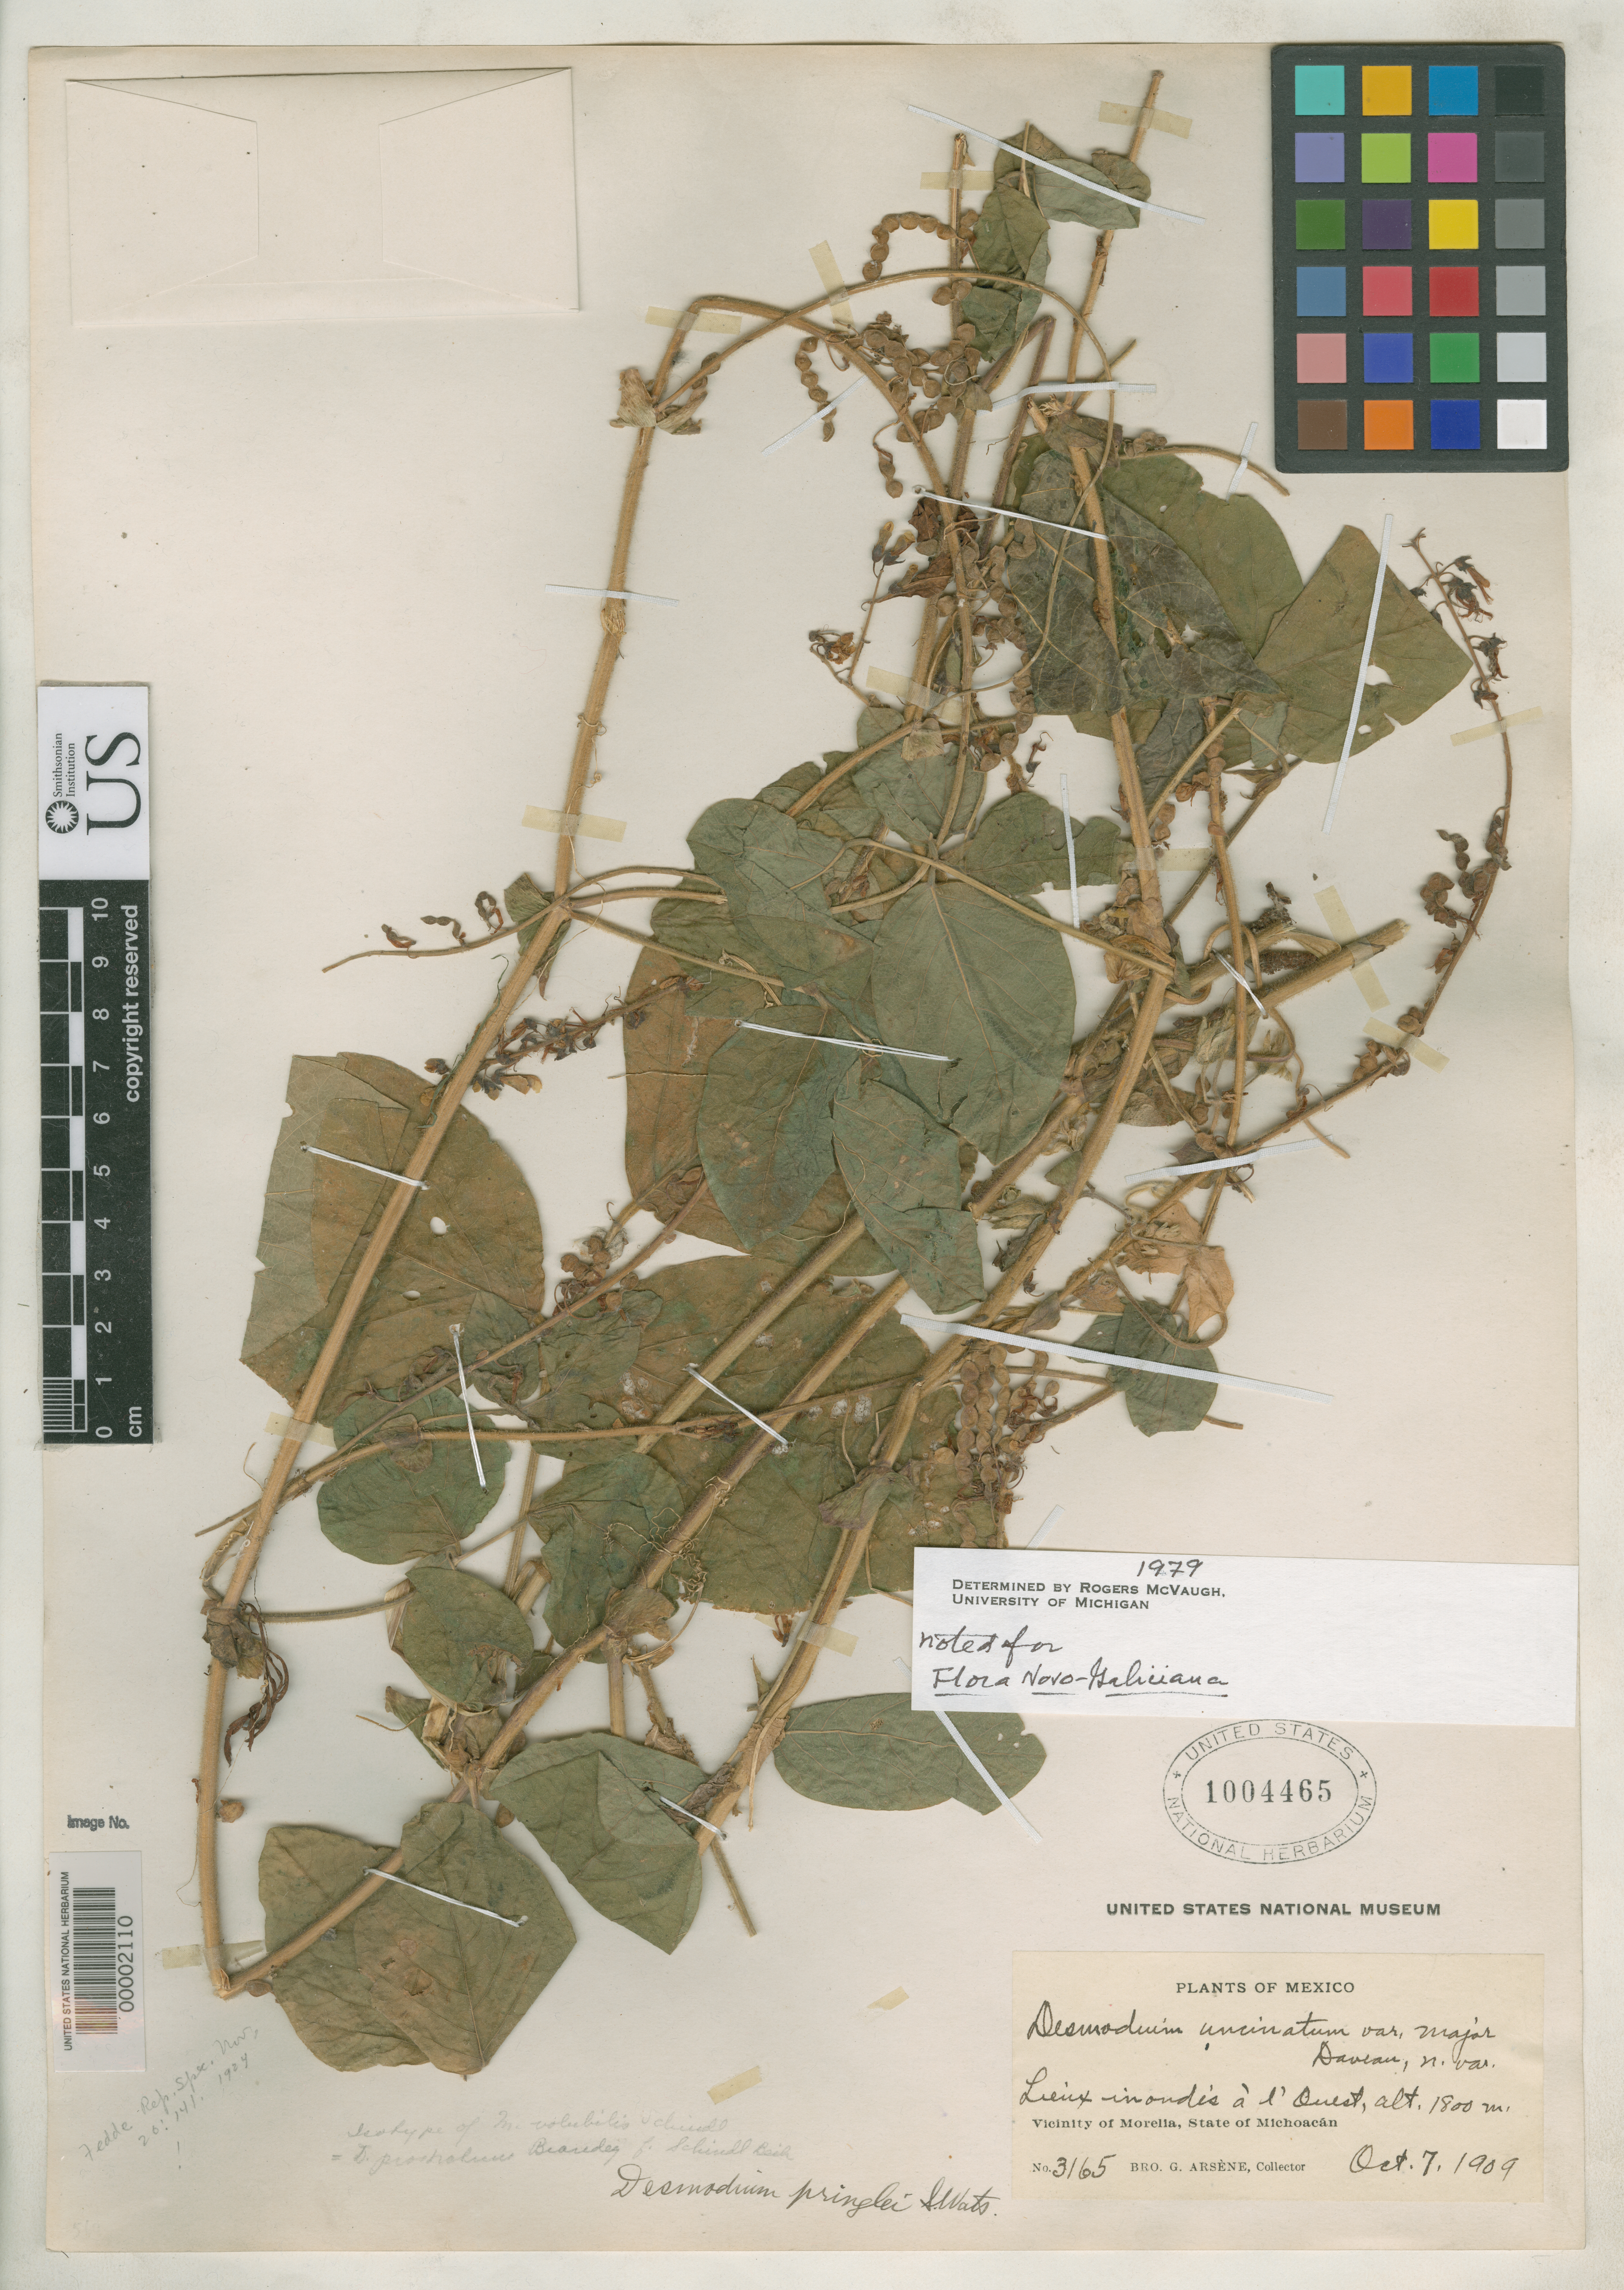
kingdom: Plantae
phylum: Tracheophyta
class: Magnoliopsida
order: Fabales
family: Fabaceae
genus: Meibomia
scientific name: Meibomia volubilis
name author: Schindl.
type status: Isotype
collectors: Bro. G. Arsène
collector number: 3165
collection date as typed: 07 Oct 1909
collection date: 1909-10-07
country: Mexico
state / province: Michoacán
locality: Morelia.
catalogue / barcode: US 1004465